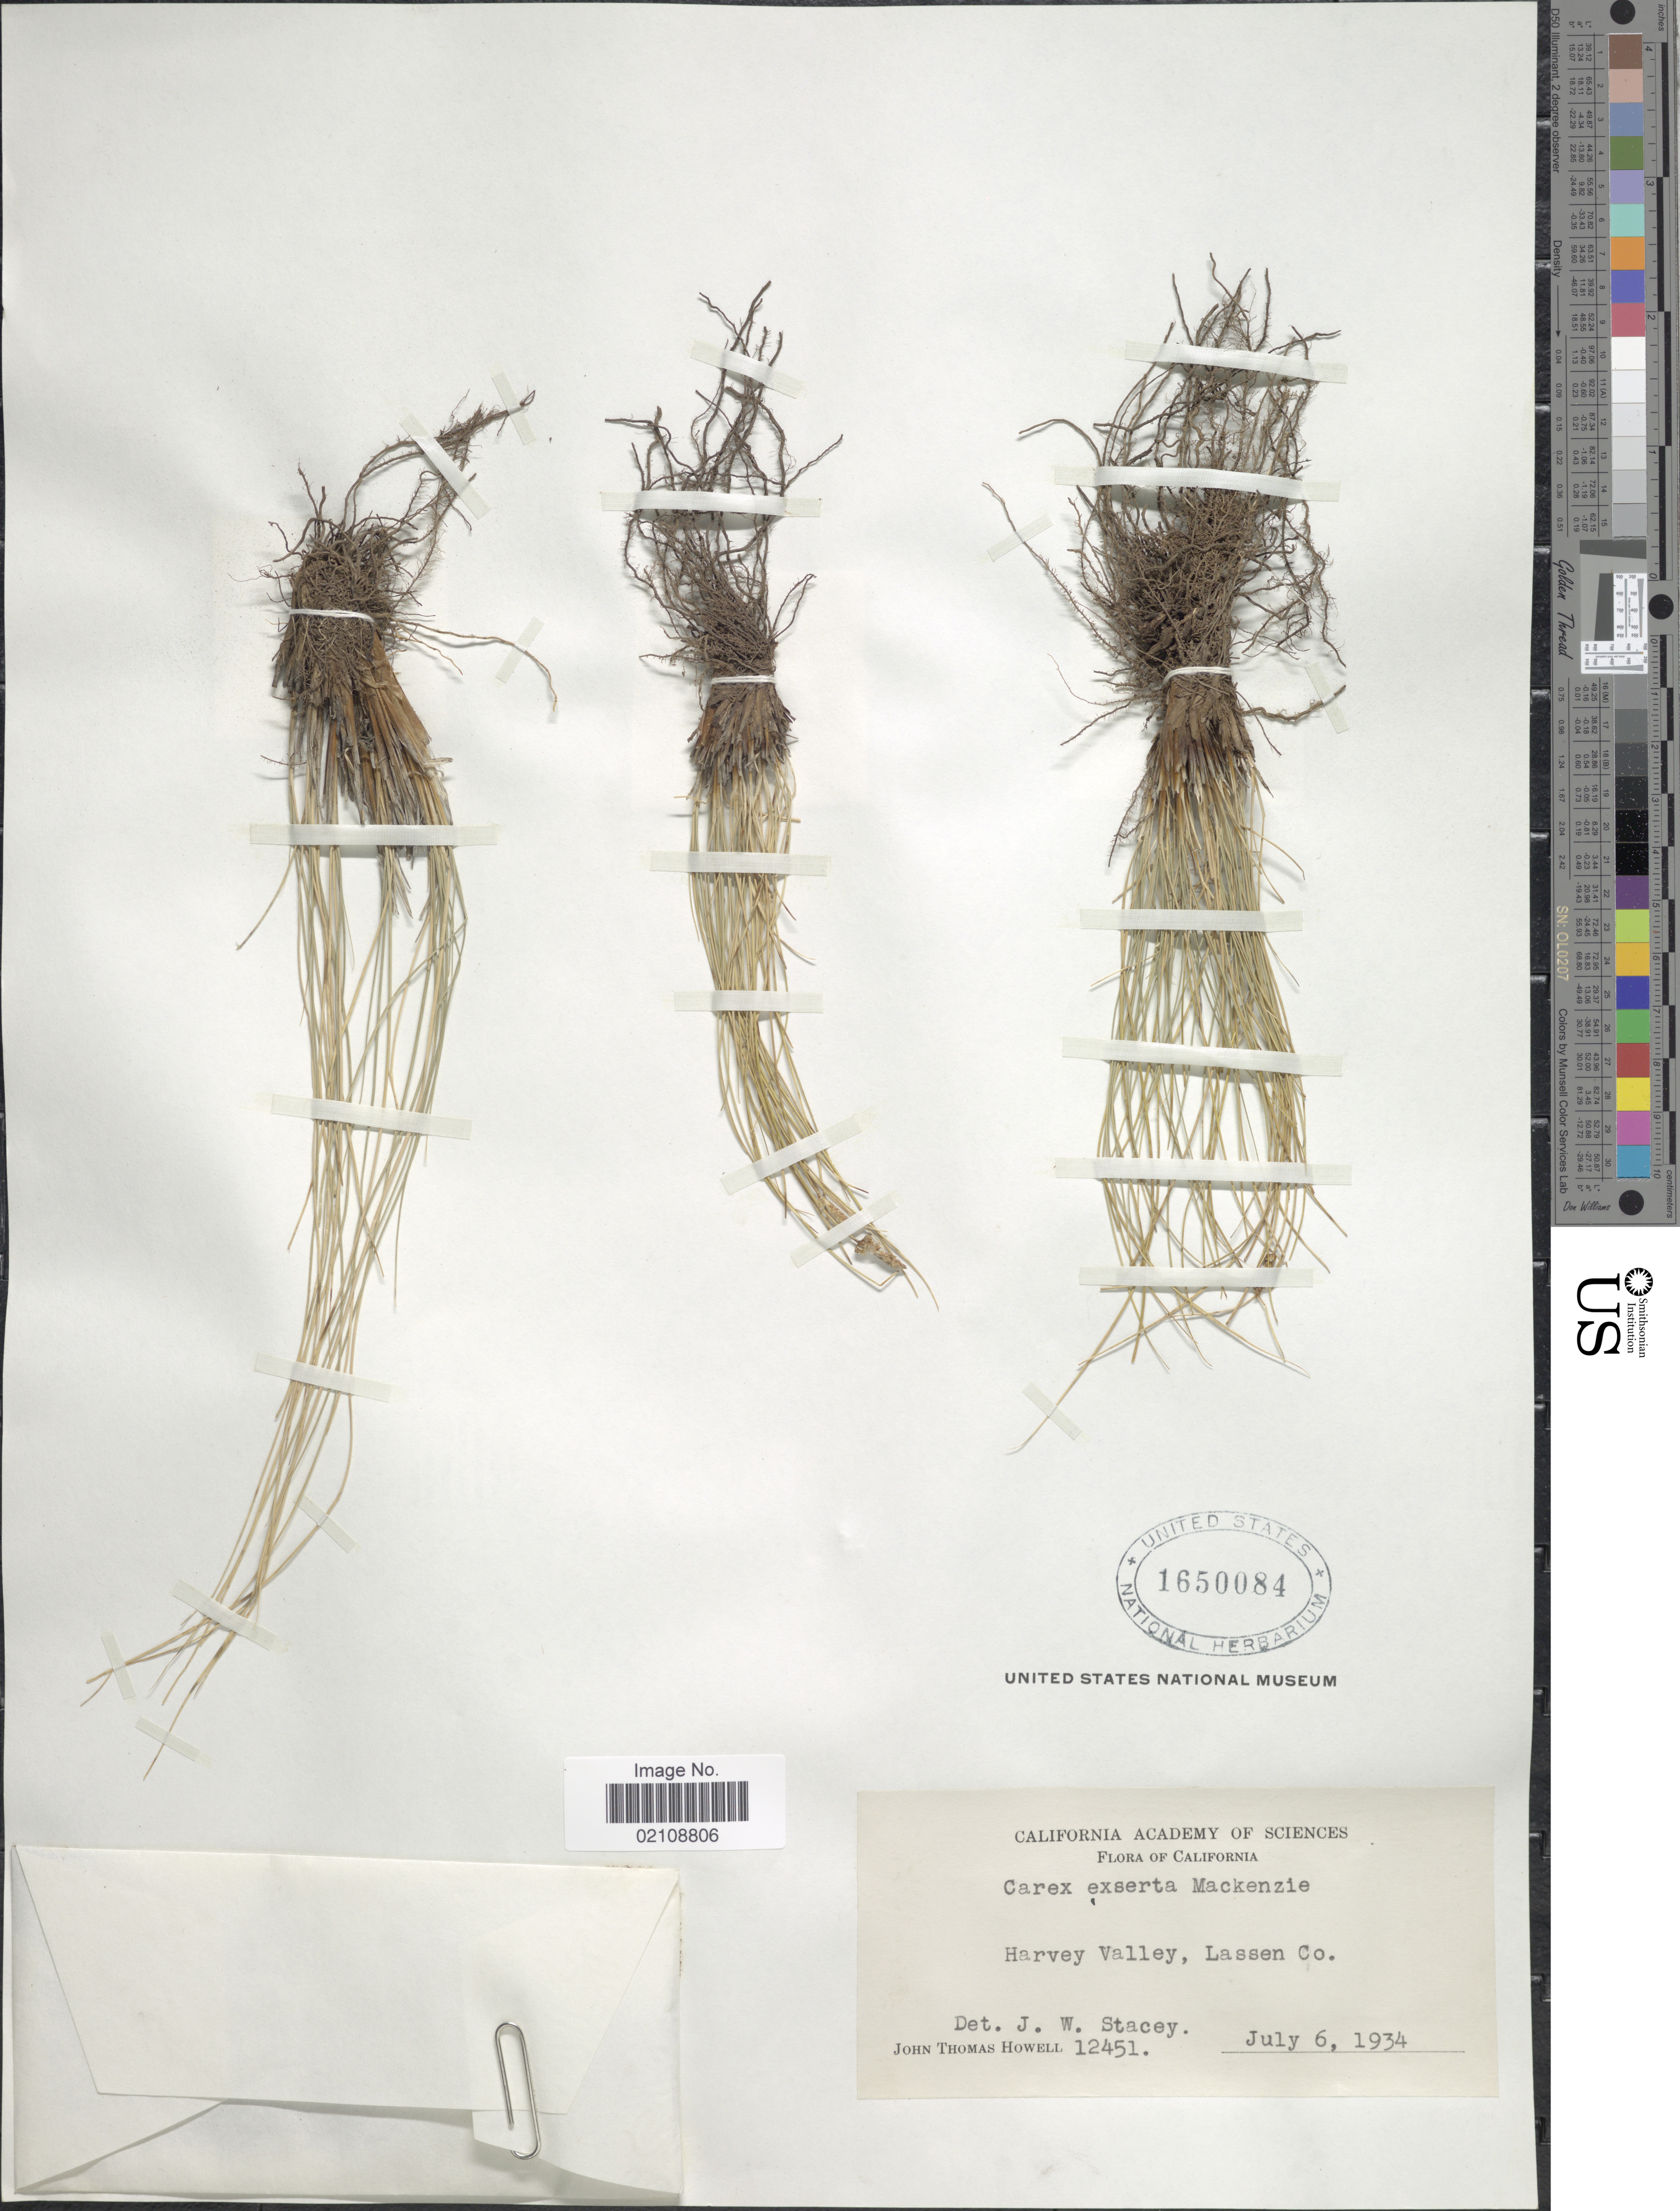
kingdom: Plantae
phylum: Tracheophyta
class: Liliopsida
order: Poales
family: Cyperaceae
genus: Carex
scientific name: Carex filifolia var. erostrata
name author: Kük.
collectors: J. T. Howell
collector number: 12451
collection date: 1934-07-06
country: United States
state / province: California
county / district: Lassen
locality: Harvey Valley, Lassen Co.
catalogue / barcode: US 1650084